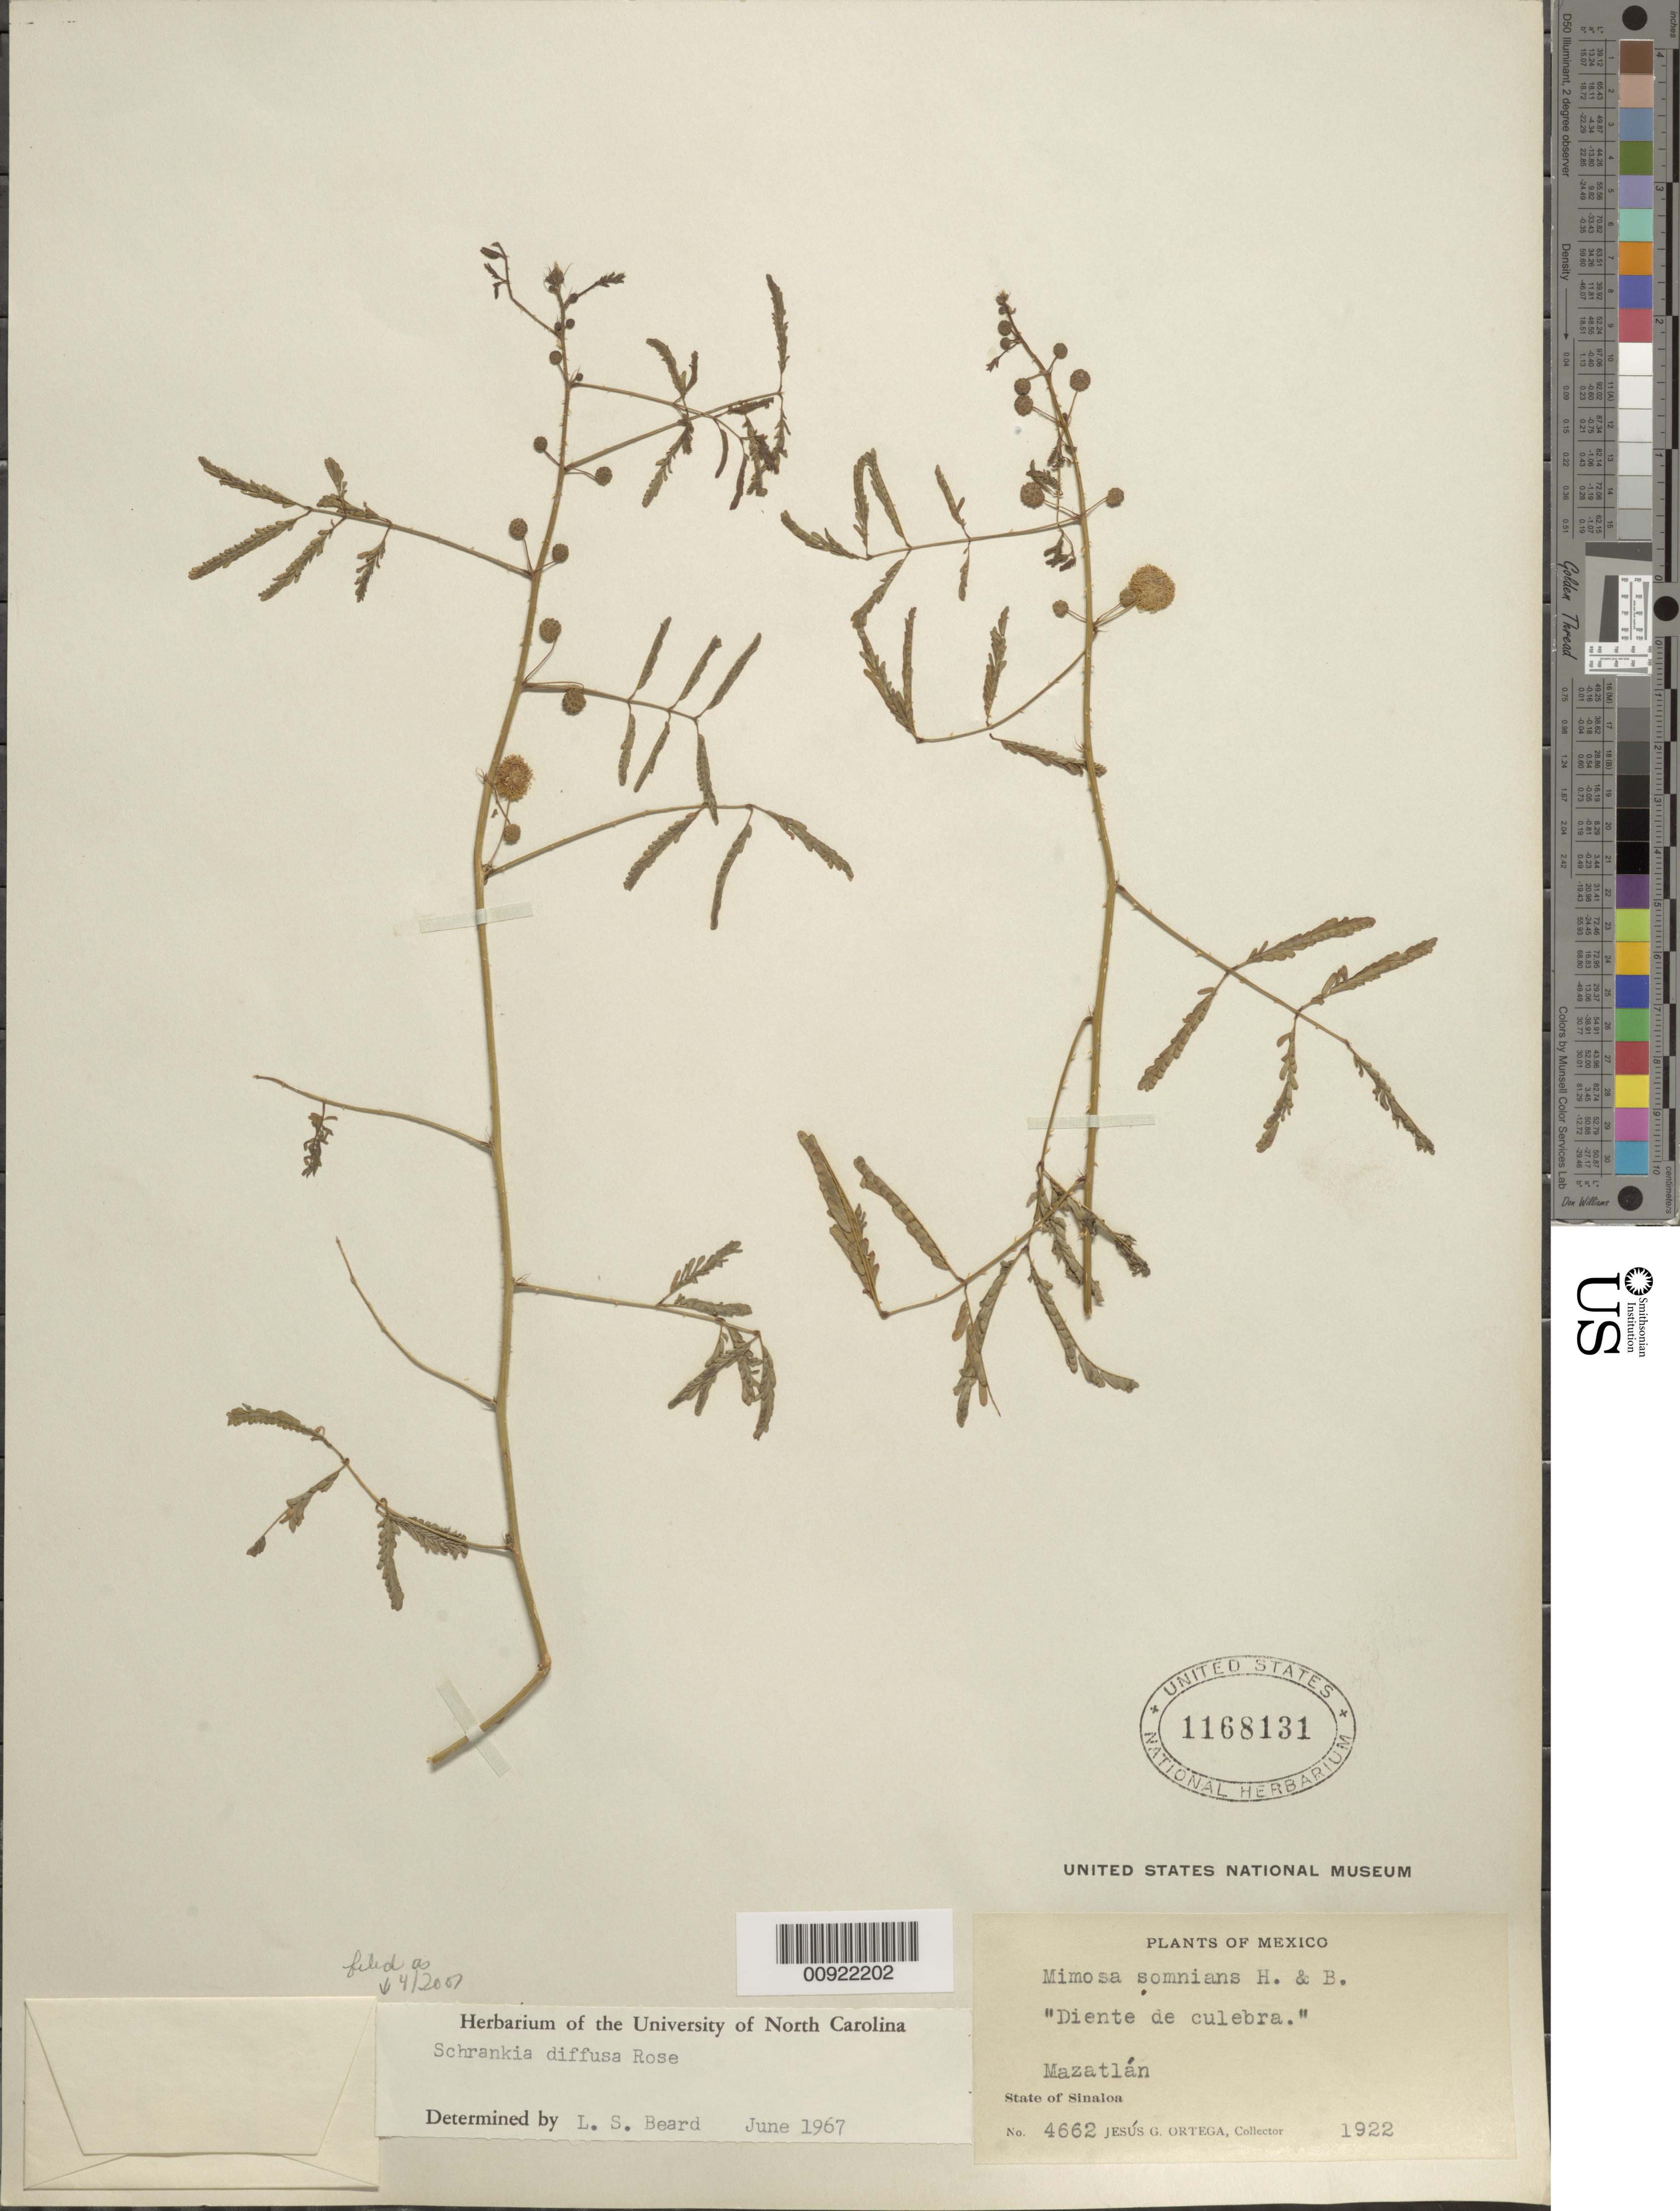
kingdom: Plantae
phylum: Tracheophyta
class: Magnoliopsida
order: Fabales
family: Fabaceae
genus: Mimosa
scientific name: Mimosa geminata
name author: DC.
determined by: Strong, M. T., (US), Smithsonian Institution - National Museum of Natural History (UNITED STATES)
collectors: J. Ortega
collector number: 4662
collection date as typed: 1922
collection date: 1922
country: Mexico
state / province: Sinaloa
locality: Mazatlán, State of Sinaloa.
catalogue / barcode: US 1168131